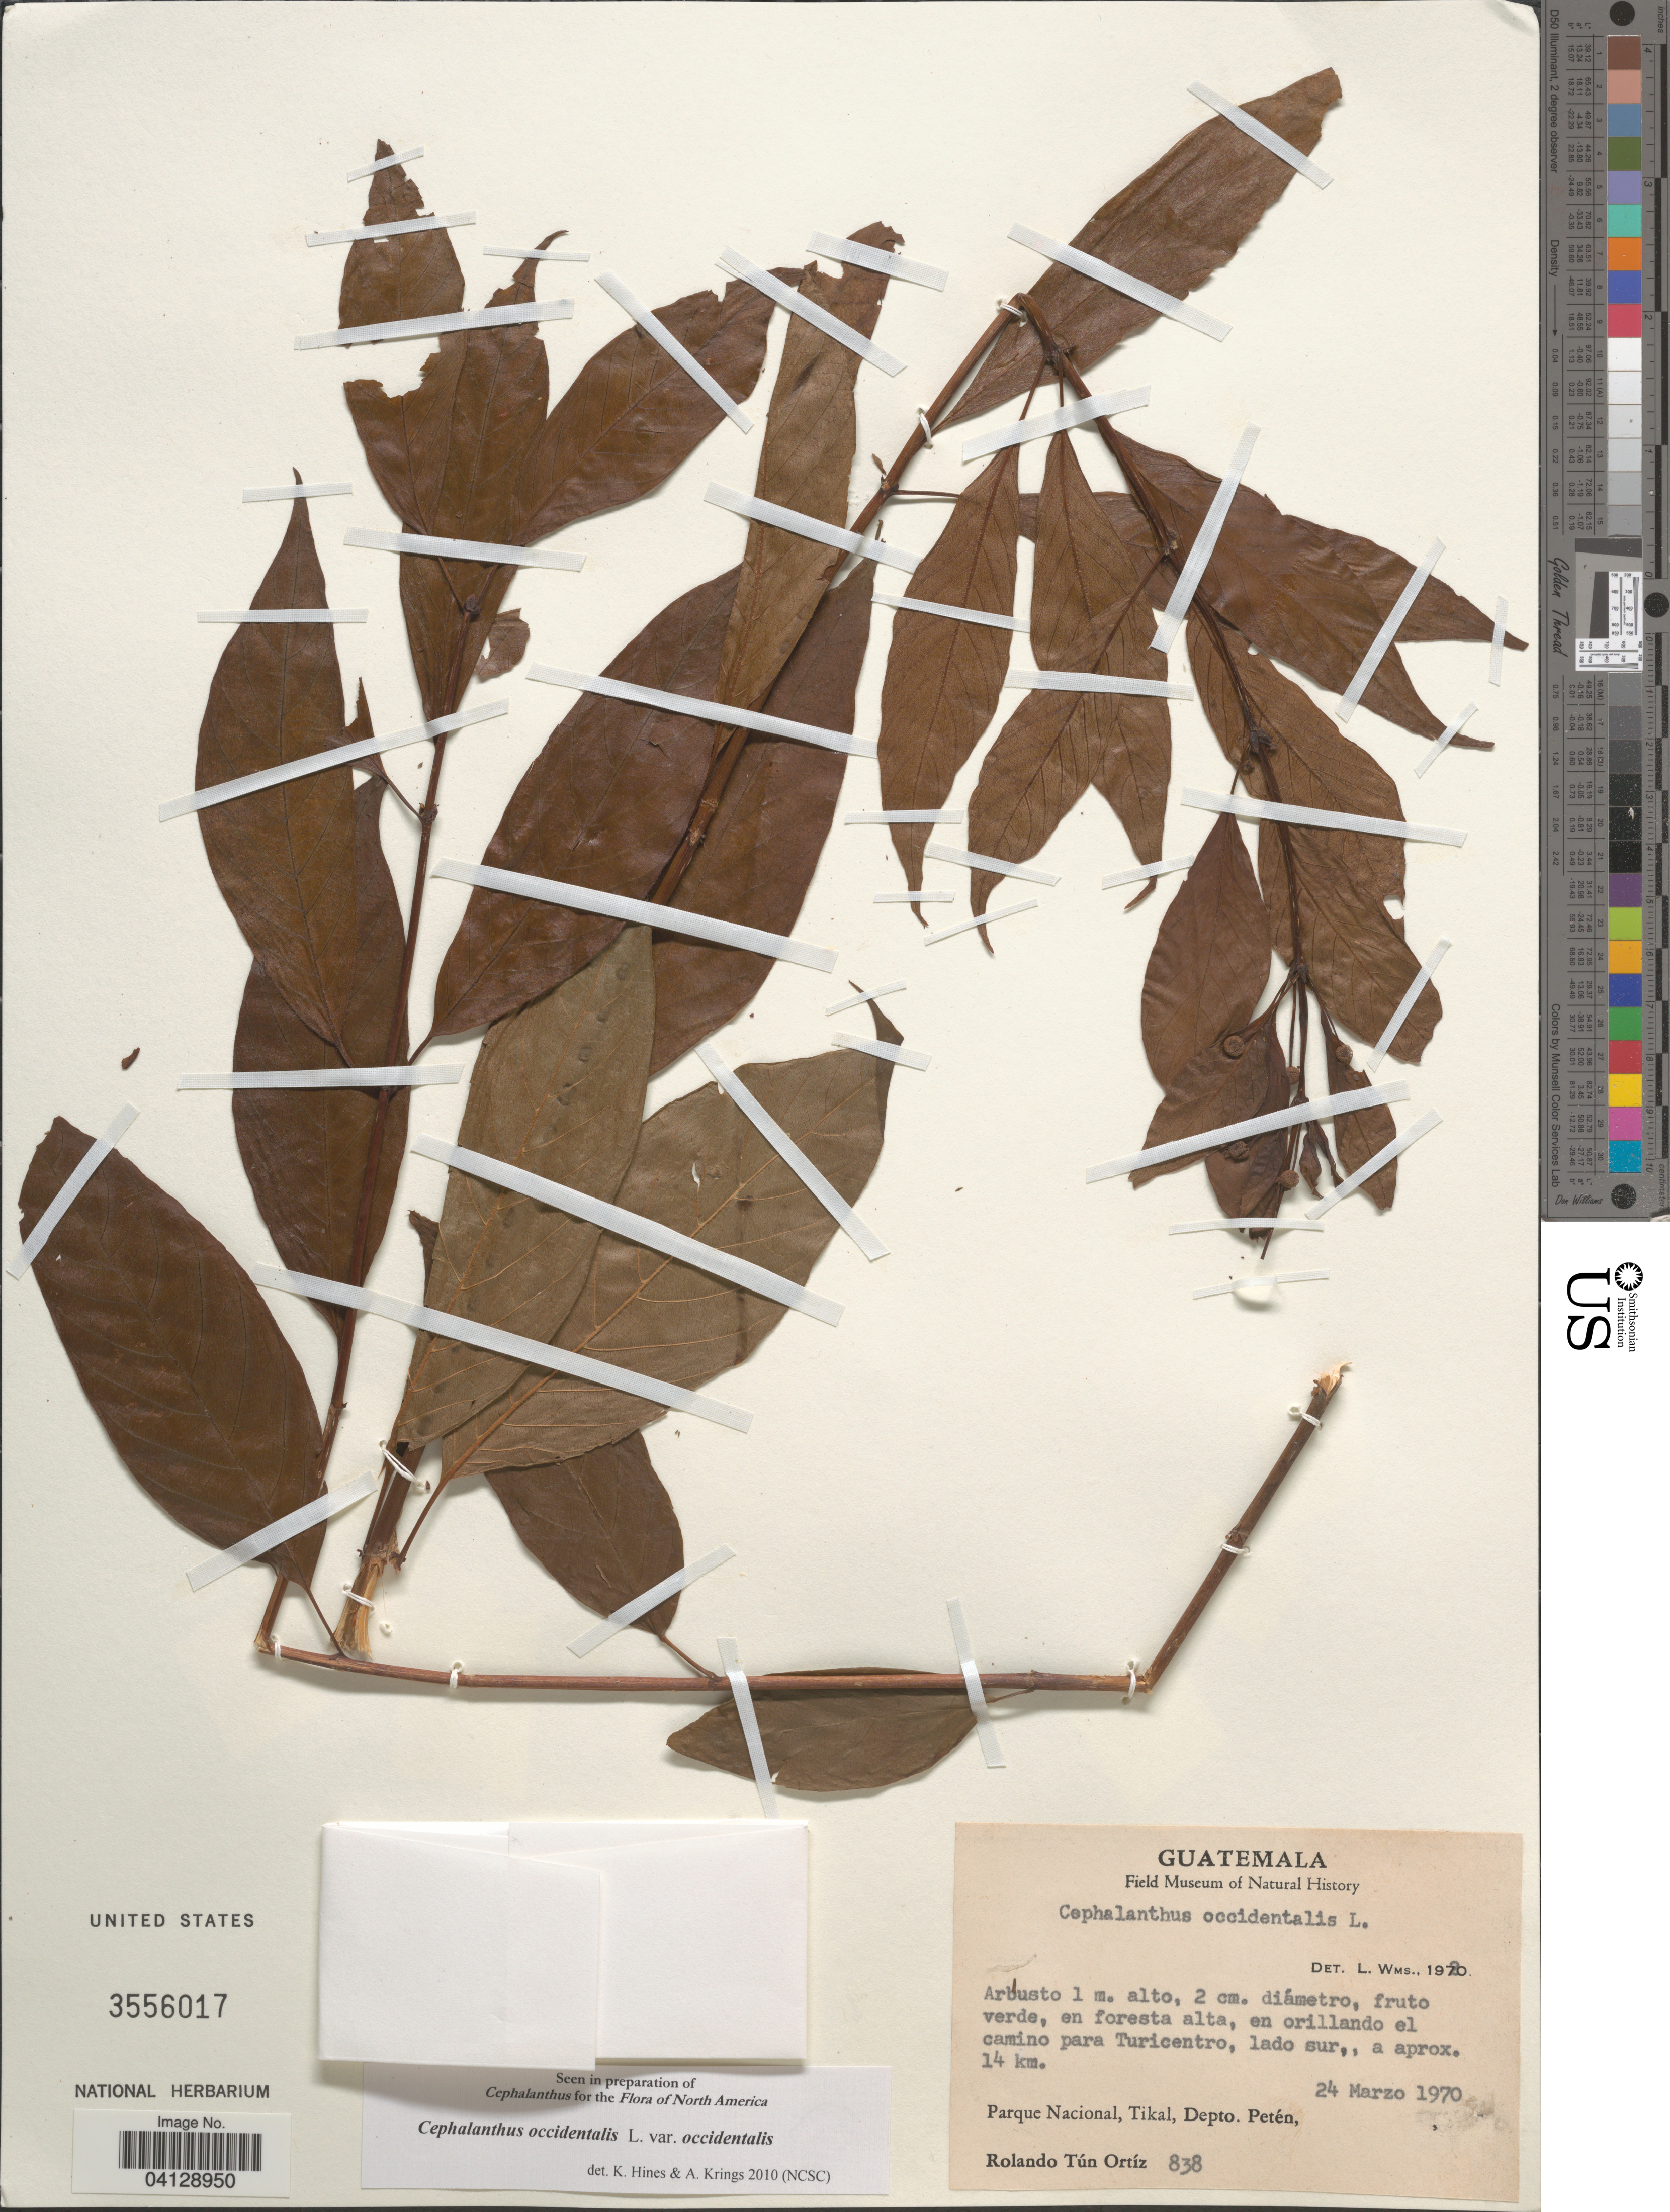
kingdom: Plantae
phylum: Tracheophyta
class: Magnoliopsida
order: Gentianales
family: Rubiaceae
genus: Cephalanthus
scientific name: Cephalanthus occidentalis var. occidentalis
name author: L.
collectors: R. T. Ortíz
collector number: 838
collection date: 1970-03-24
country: Guatemala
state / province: El Peten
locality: En orillando el camino para Turicentro, lado sur, a aprox. 14 km. Parque Nacional, Tikal, Depto. Petén.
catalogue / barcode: US 3556017